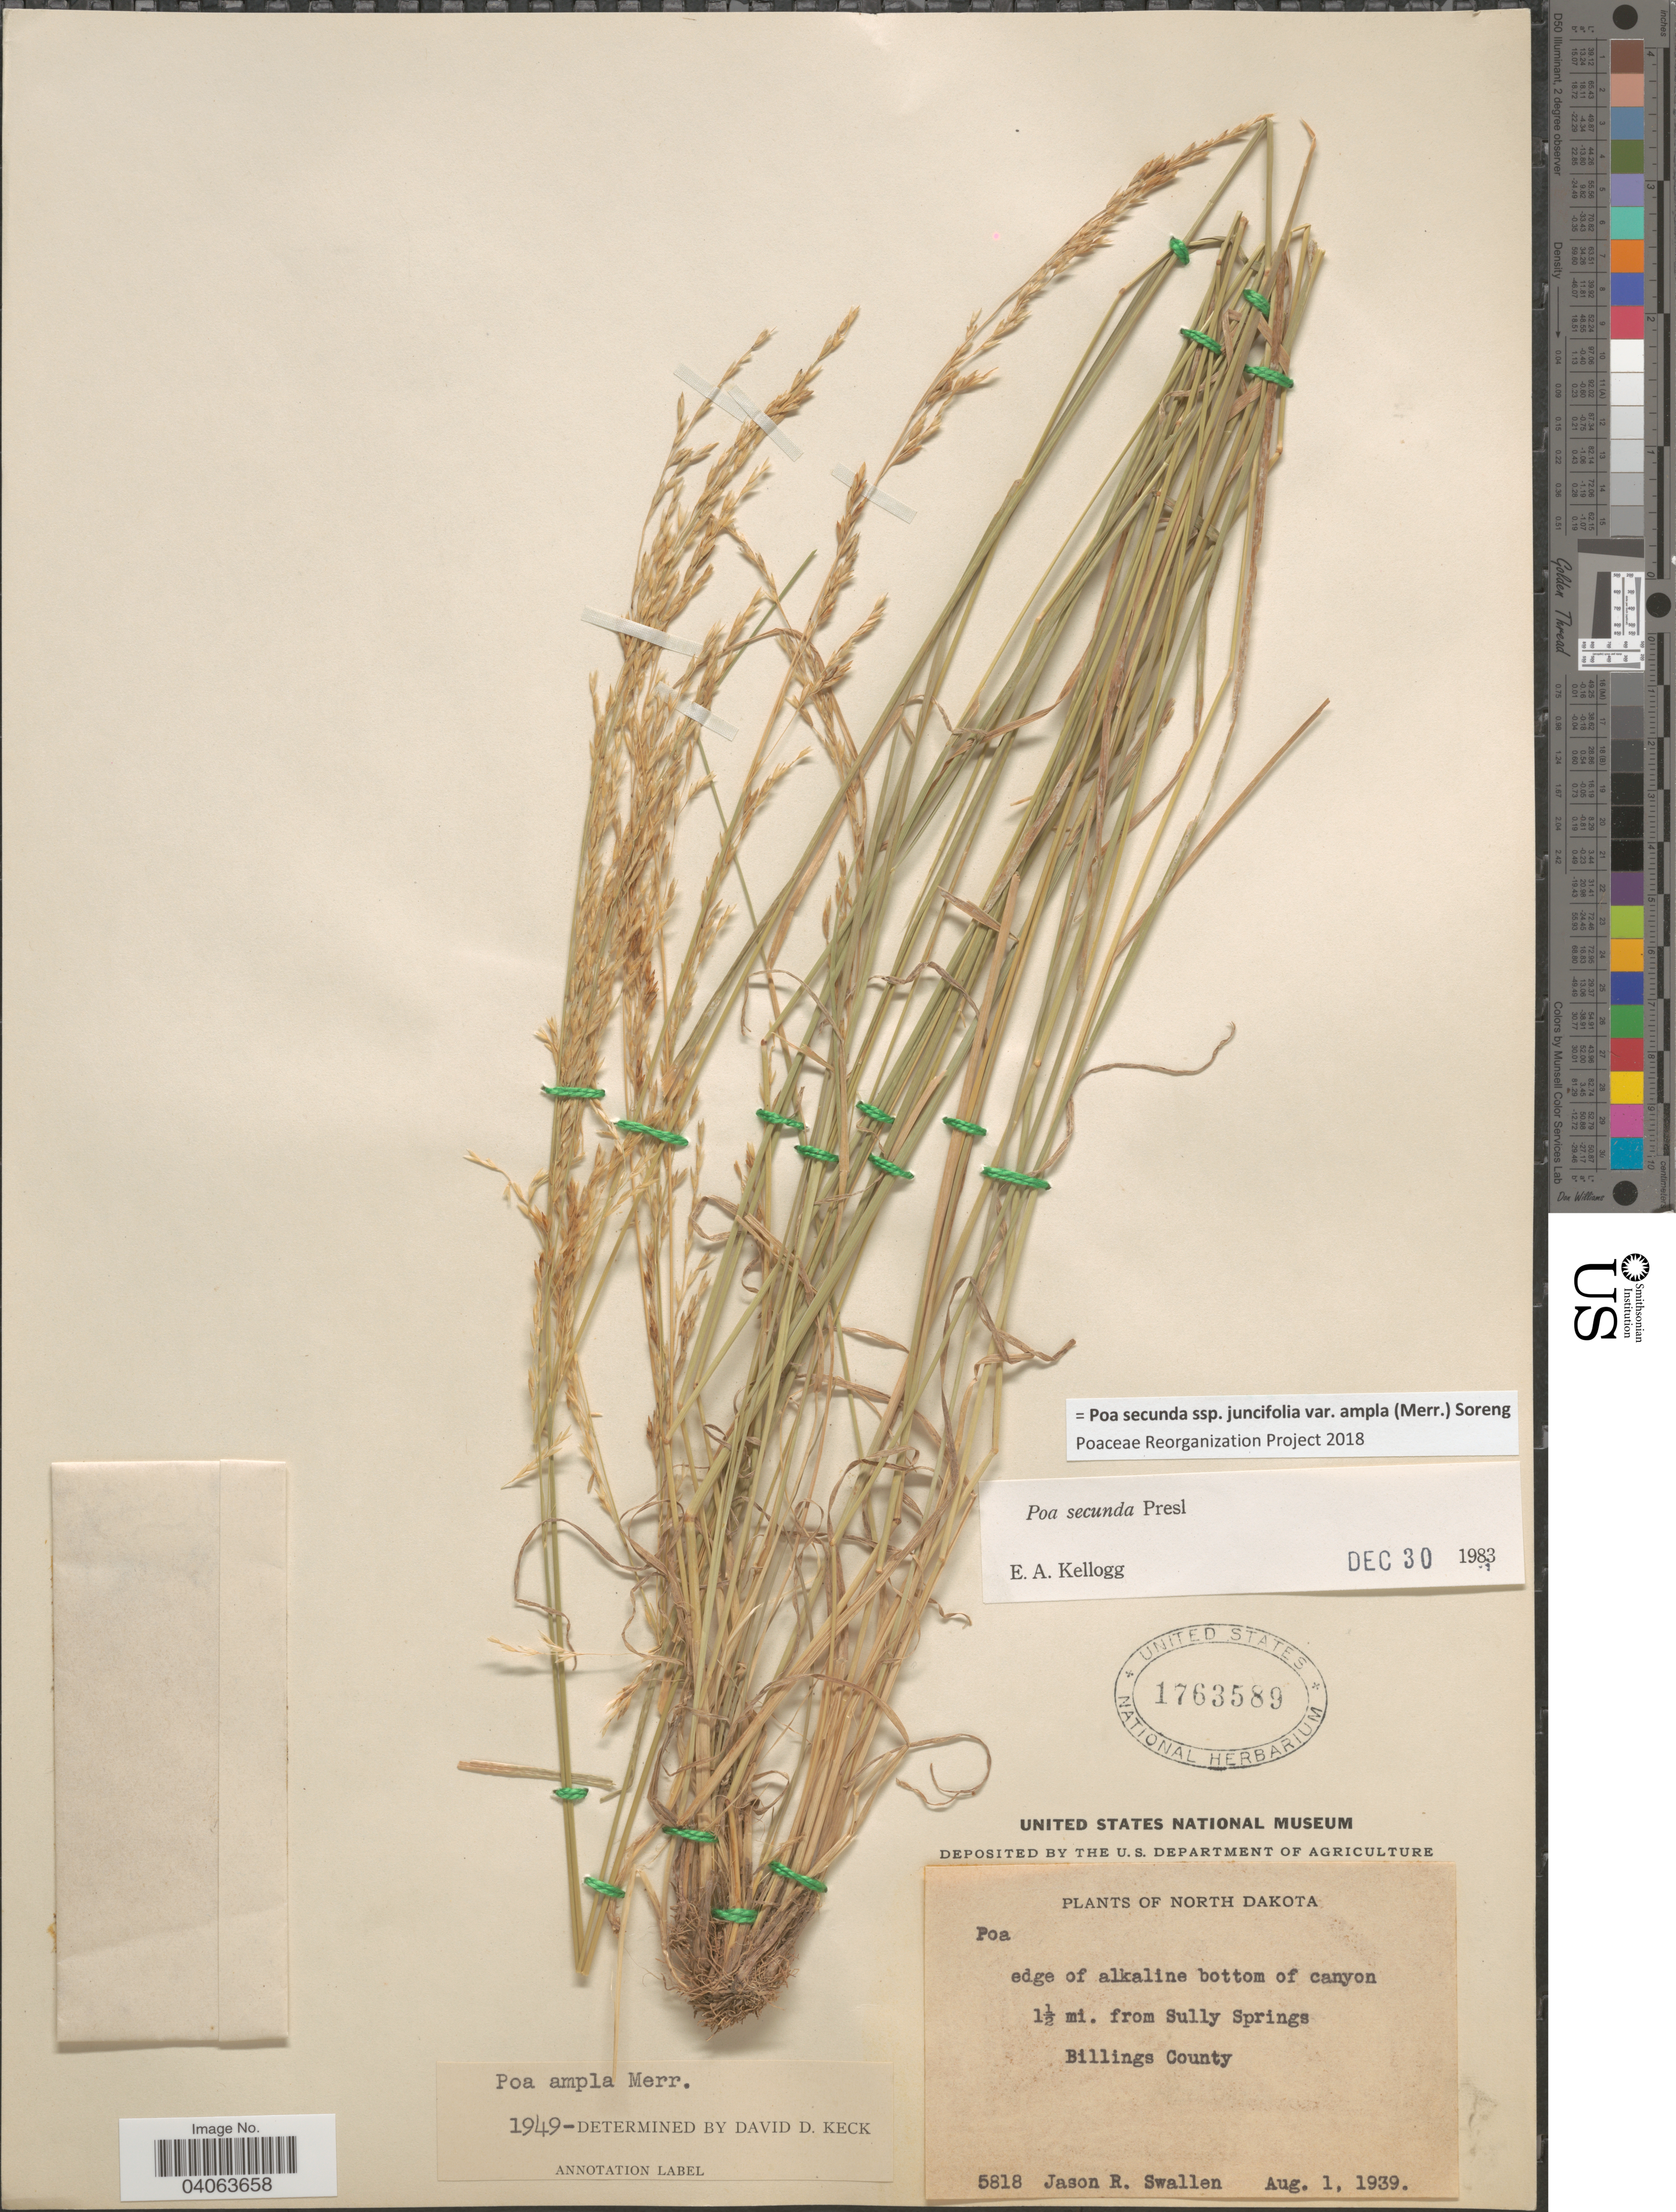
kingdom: Plantae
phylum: Tracheophyta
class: Liliopsida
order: Poales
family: Poaceae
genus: Poa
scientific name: Poa secunda subsp. juncifolia var. ampla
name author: (Merr.) Soreng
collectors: J. R. Swallen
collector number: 5818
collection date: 1939-08-01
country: United States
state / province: North Dakota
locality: Edge of alkaline bottom of canyon, 1½ mi. from Sully Springs. Billings County.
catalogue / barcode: US 1763589